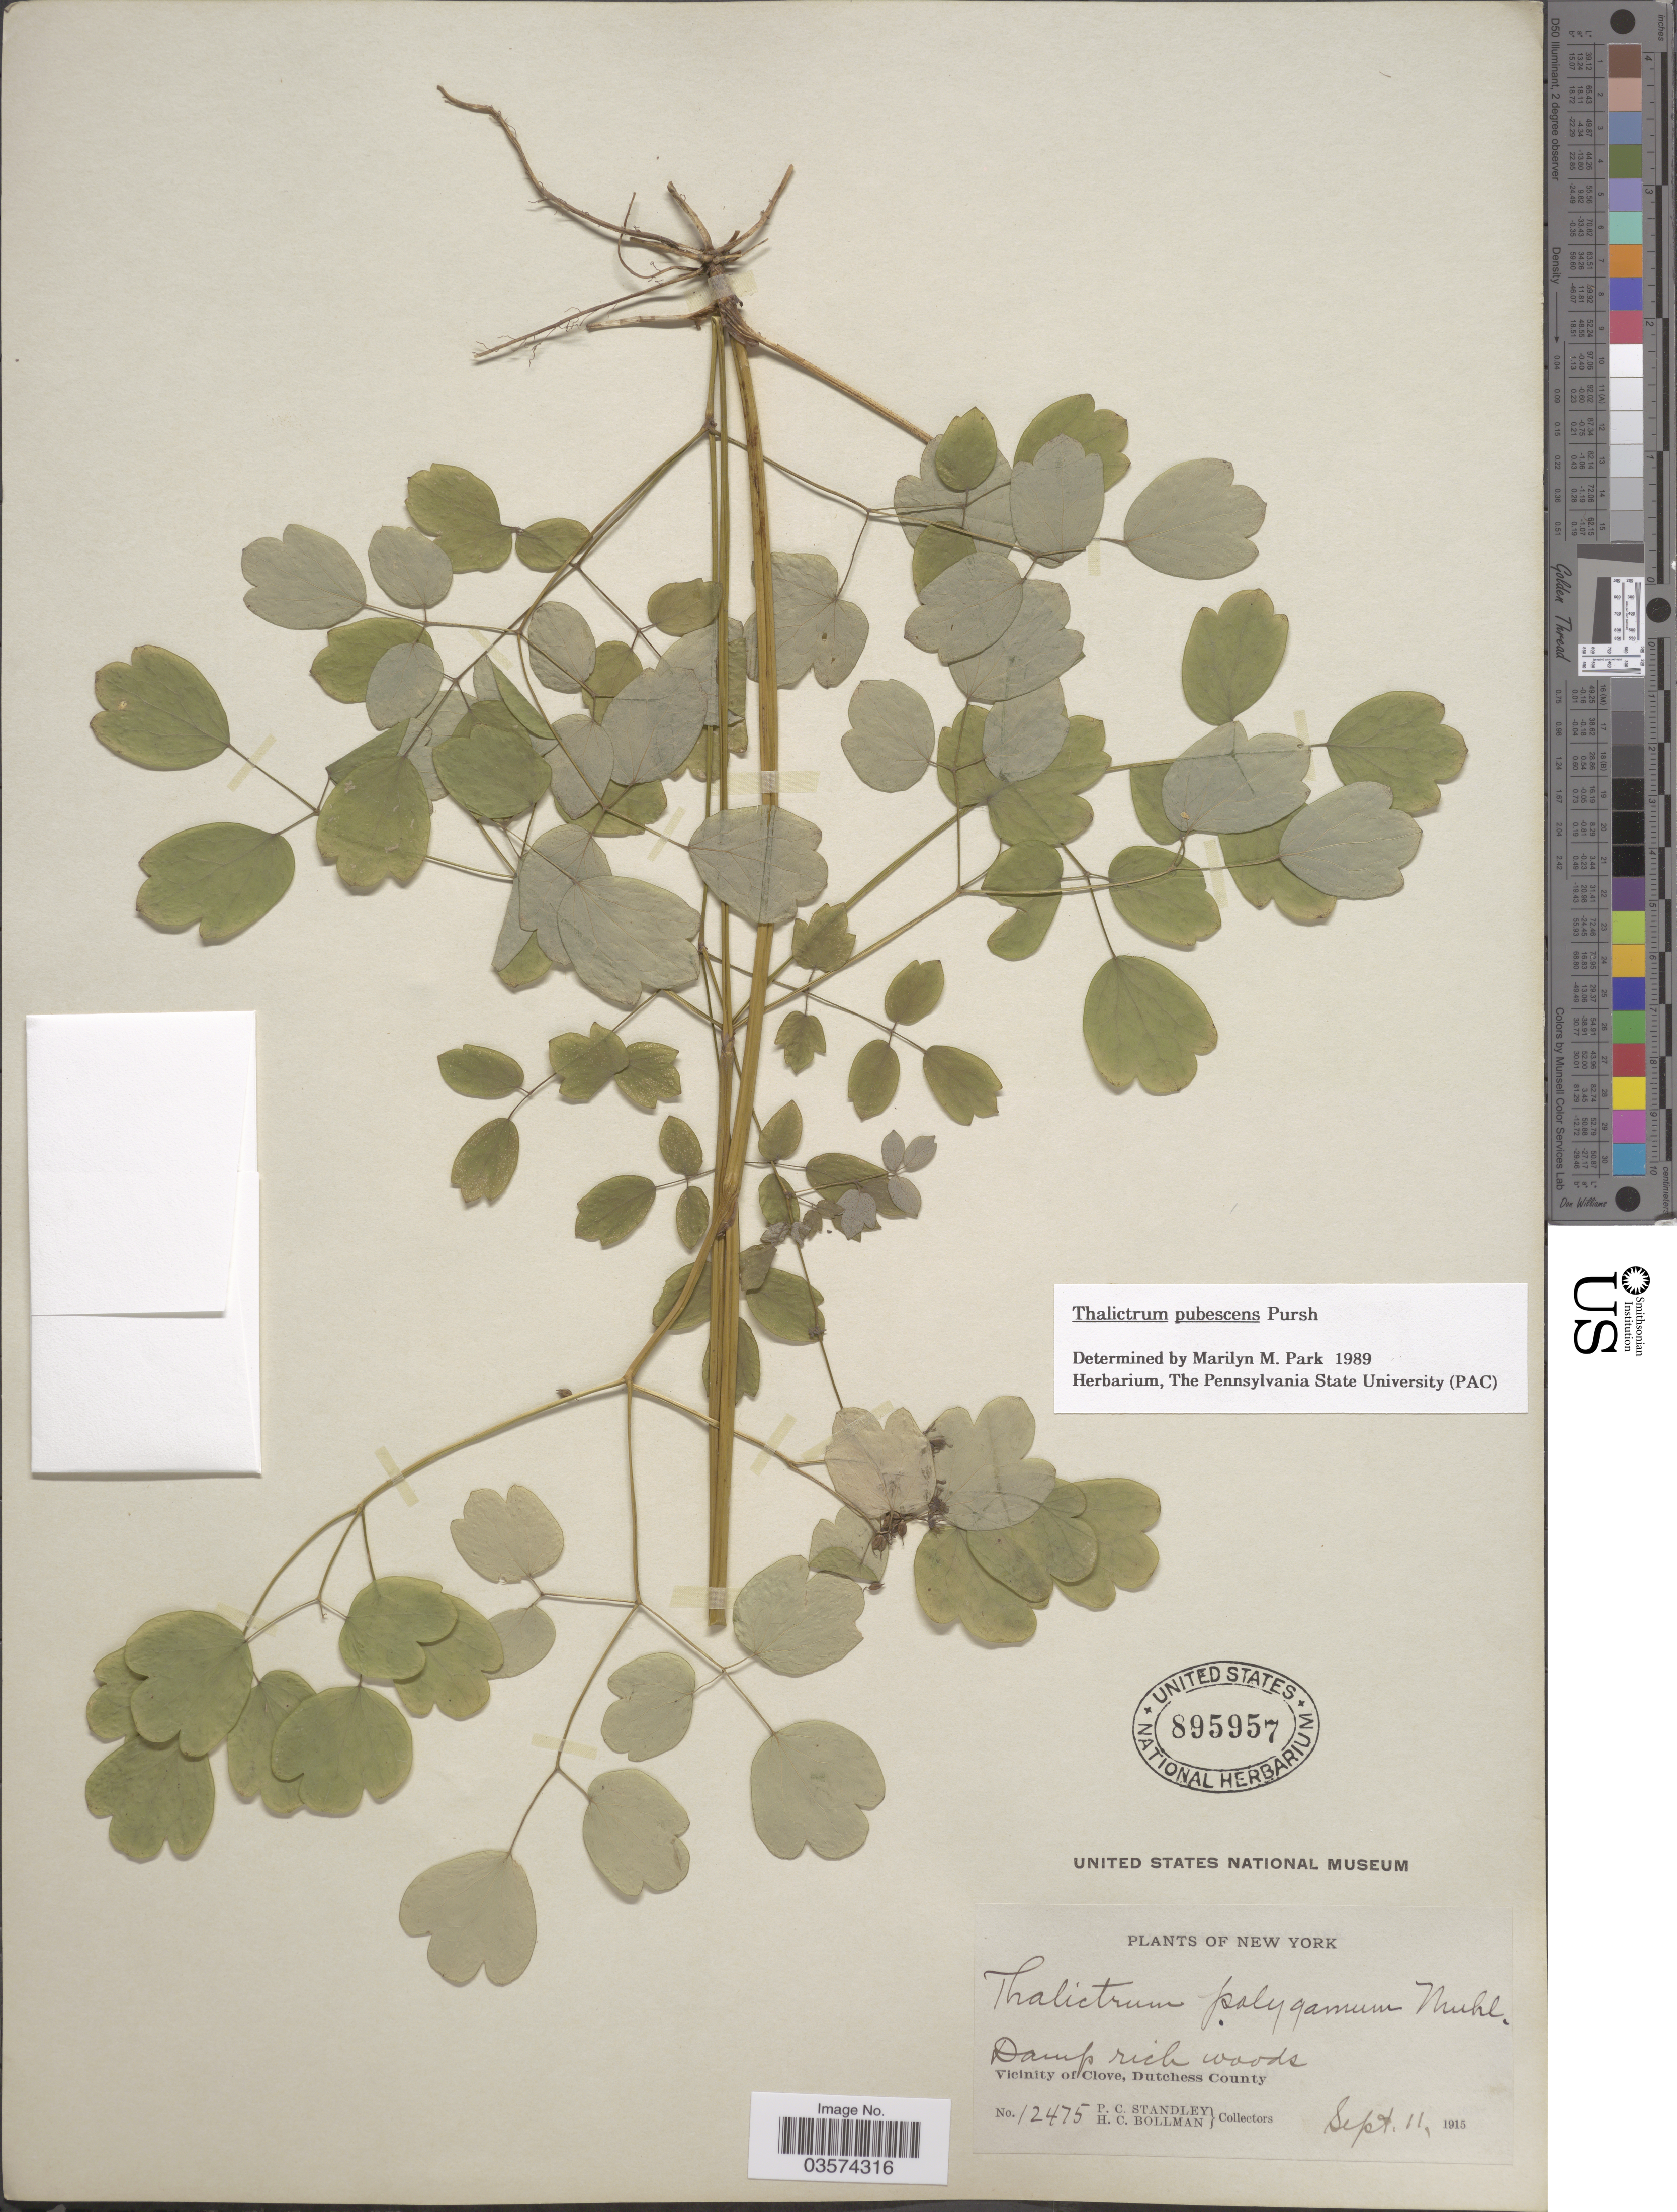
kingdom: Plantae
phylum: Tracheophyta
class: Magnoliopsida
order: Ranunculales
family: Ranunculaceae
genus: Thalictrum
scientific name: Thalictrum pubescens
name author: Pursh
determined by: Park, Marilyn Marqueen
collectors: P. C. Standley & H. C. Bollman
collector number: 12475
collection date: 1915-09-11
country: United States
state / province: New York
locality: Vicinity of Clove, Dutchess County.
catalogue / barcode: US 895957